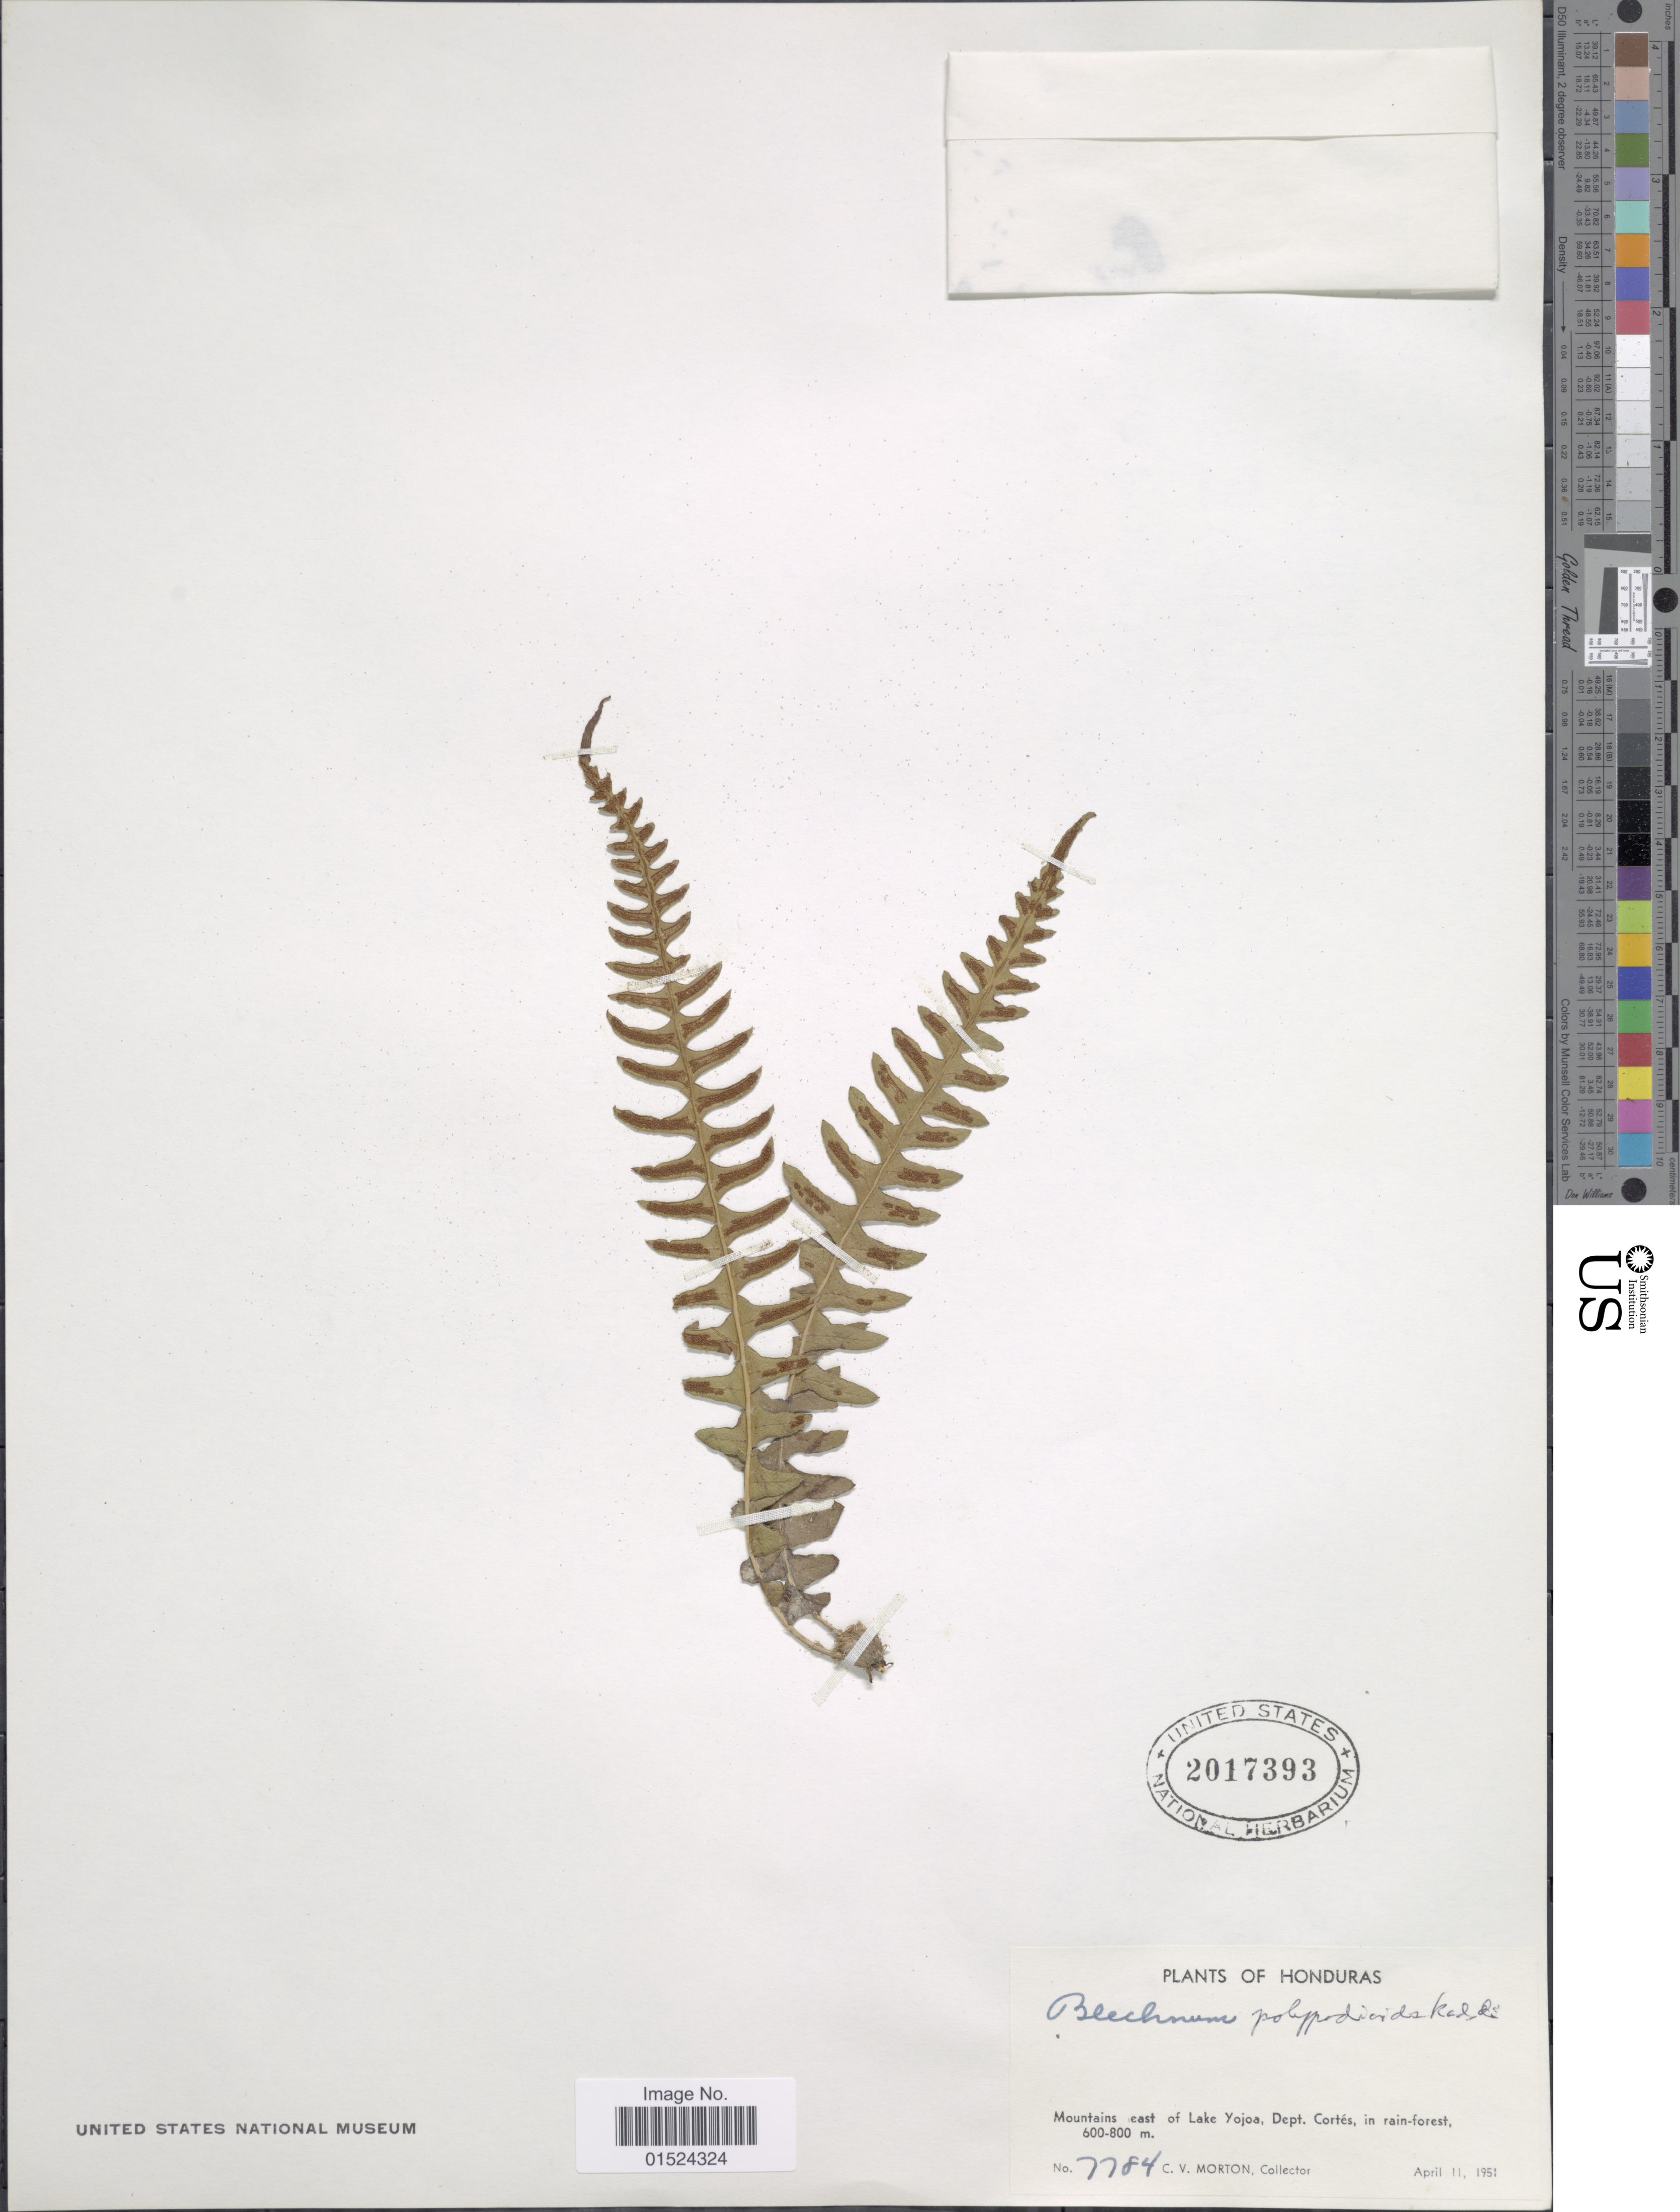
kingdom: Plantae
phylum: Tracheophyta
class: Polypodiopsida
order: Polypodiales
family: Blechnaceae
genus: Blechnum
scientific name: Blechnum polypodioides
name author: Raddi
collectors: C. V. Morton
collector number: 7784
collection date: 1951-04-11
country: Honduras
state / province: Cortés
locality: Mountains east of Lake Yojoa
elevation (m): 600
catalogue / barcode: US 2017393